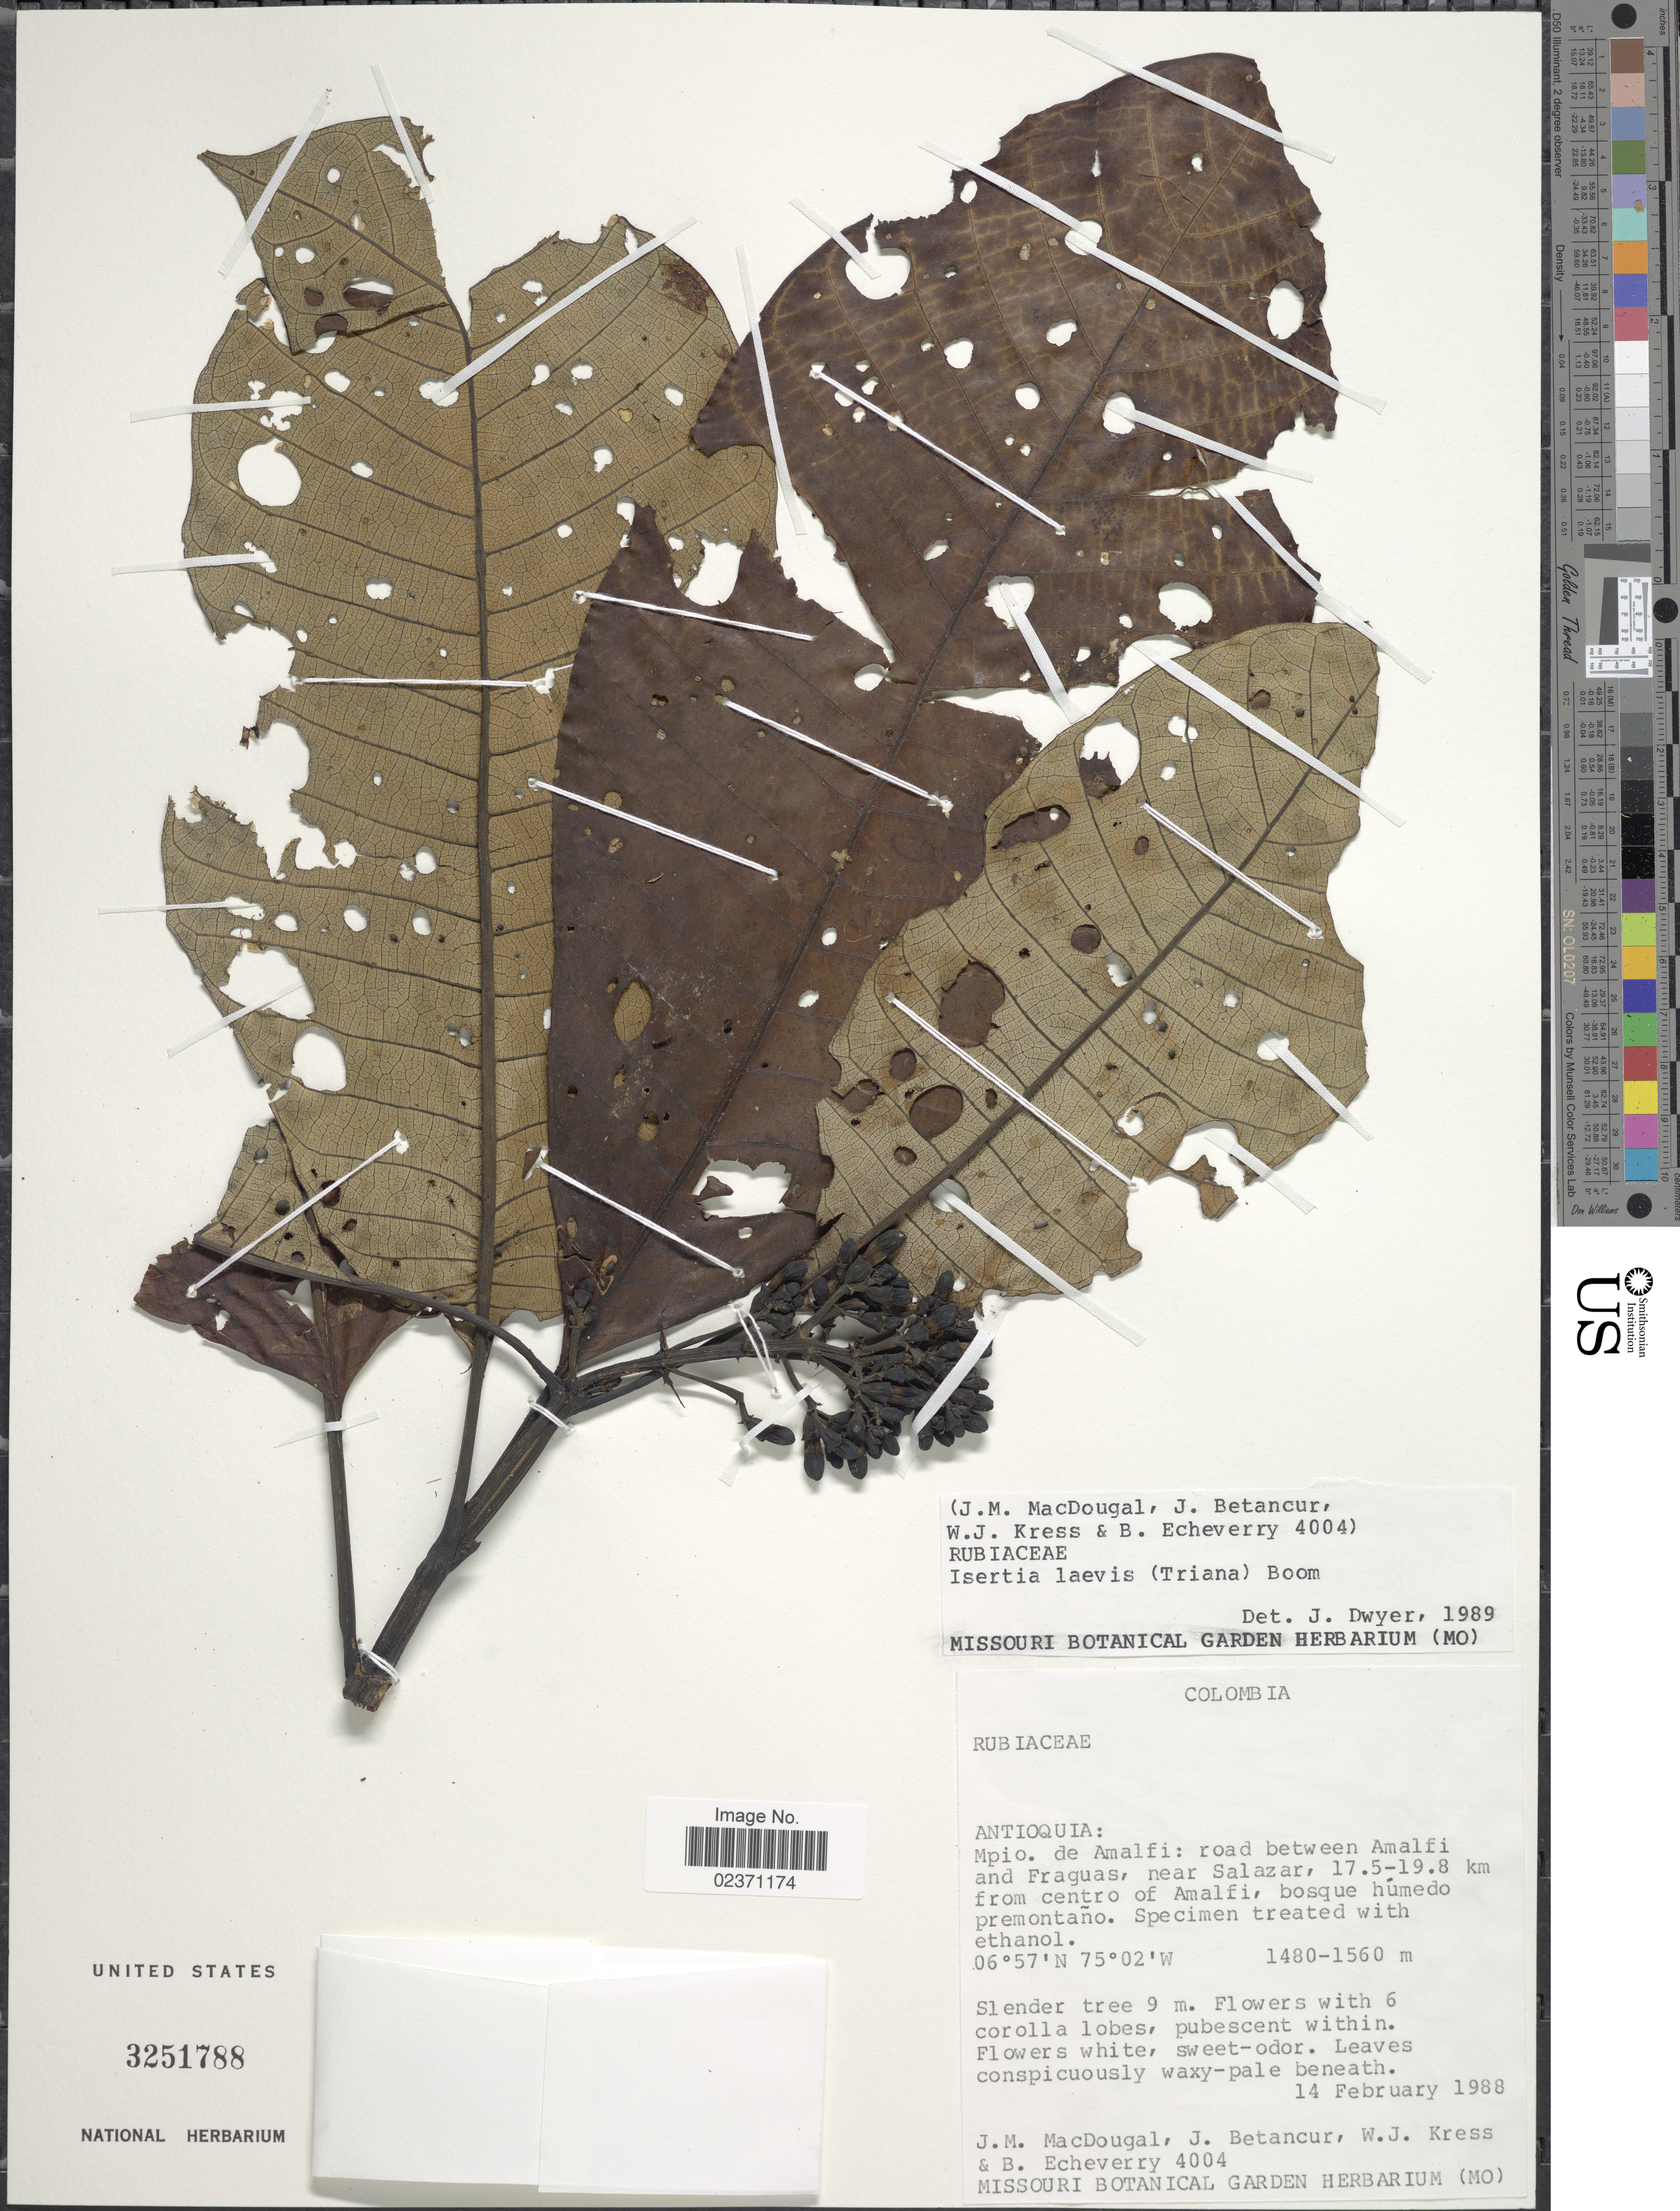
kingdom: Plantae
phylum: Tracheophyta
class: Magnoliopsida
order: Gentianales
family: Rubiaceae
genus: Isertia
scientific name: Isertia laevis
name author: (Triana) B.M. Boom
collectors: J. M. MacDougal, J. Betancur, W. J. Kress & B. Echeverry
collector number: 4004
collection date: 1988-02-14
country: Colombia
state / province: Antioquia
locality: Mpio. de Amalfi: road between Amalfi and Fraguas, near Salazar, 17.5-19.8 km from centro of Amalfi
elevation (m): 1480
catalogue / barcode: US 3251788